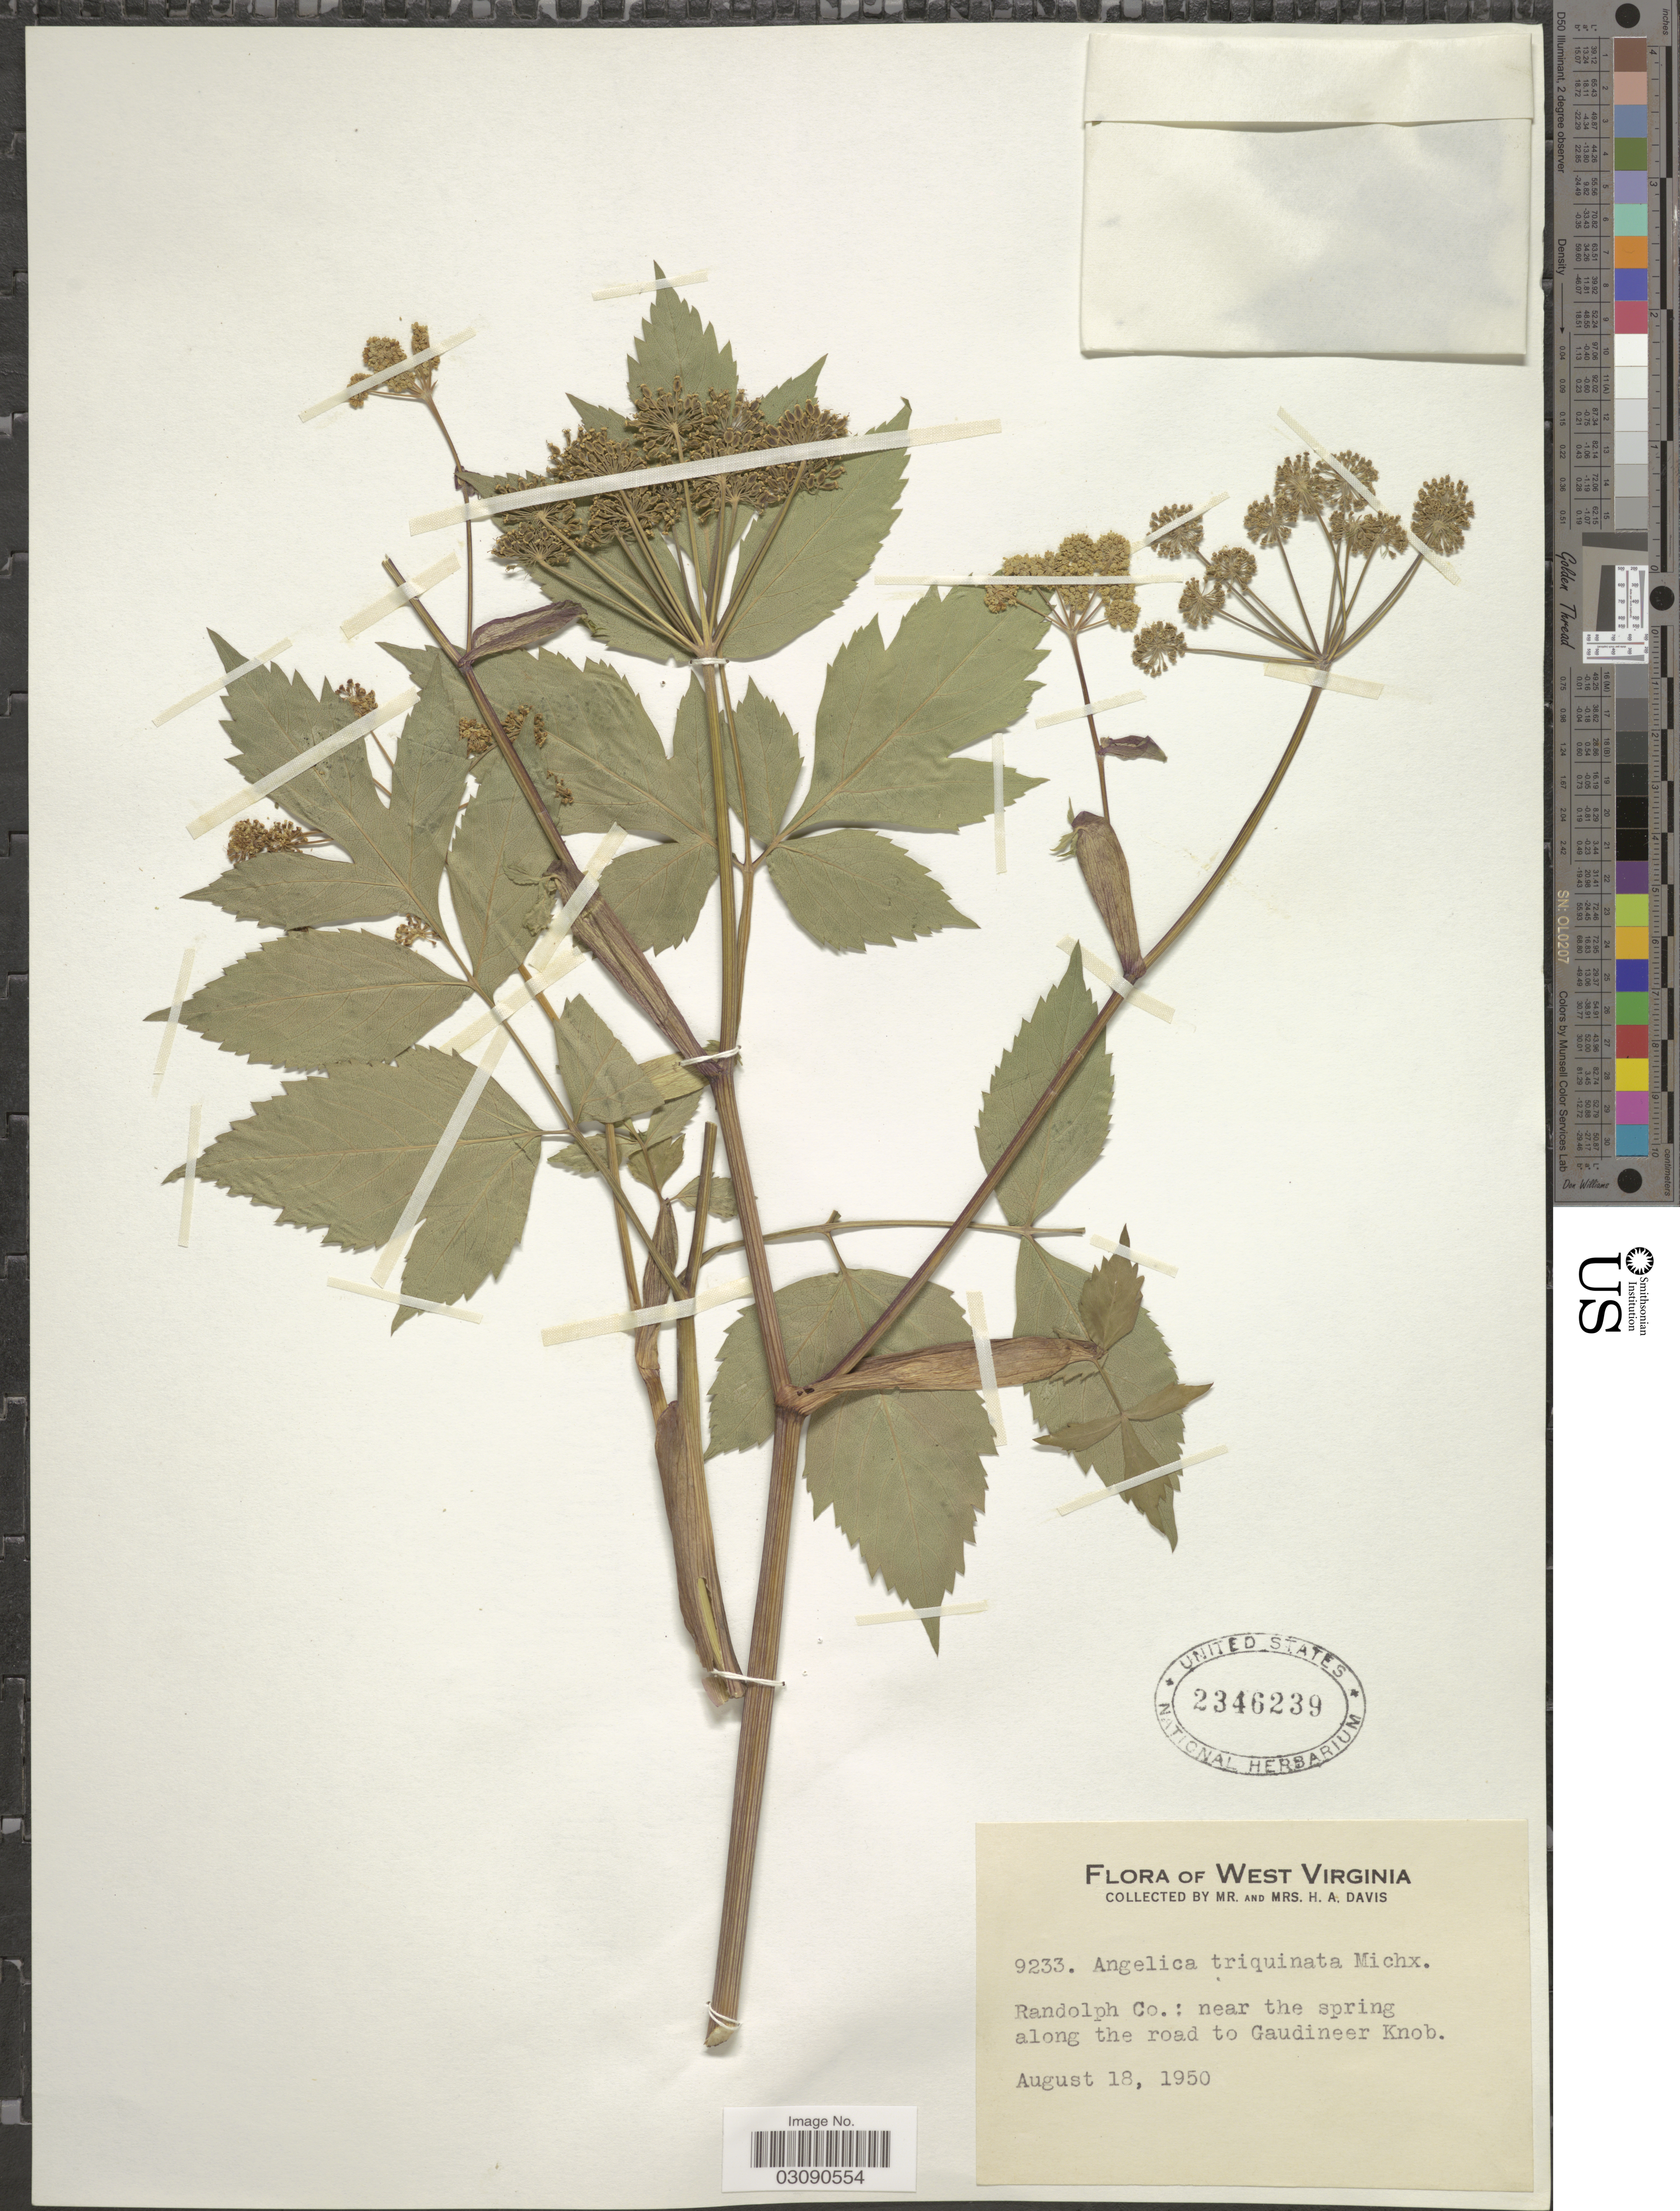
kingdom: Plantae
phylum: Tracheophyta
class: Magnoliopsida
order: Apiales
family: Apiaceae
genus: Angelica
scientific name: Angelica triquinata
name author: Michx.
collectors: H. Davis & H. Davis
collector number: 9233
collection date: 1950-08-18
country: United States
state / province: West Virginia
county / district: Randolph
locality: Randolph Co.: near the spring along the road to Gaudineer Knob.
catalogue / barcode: US 2346239